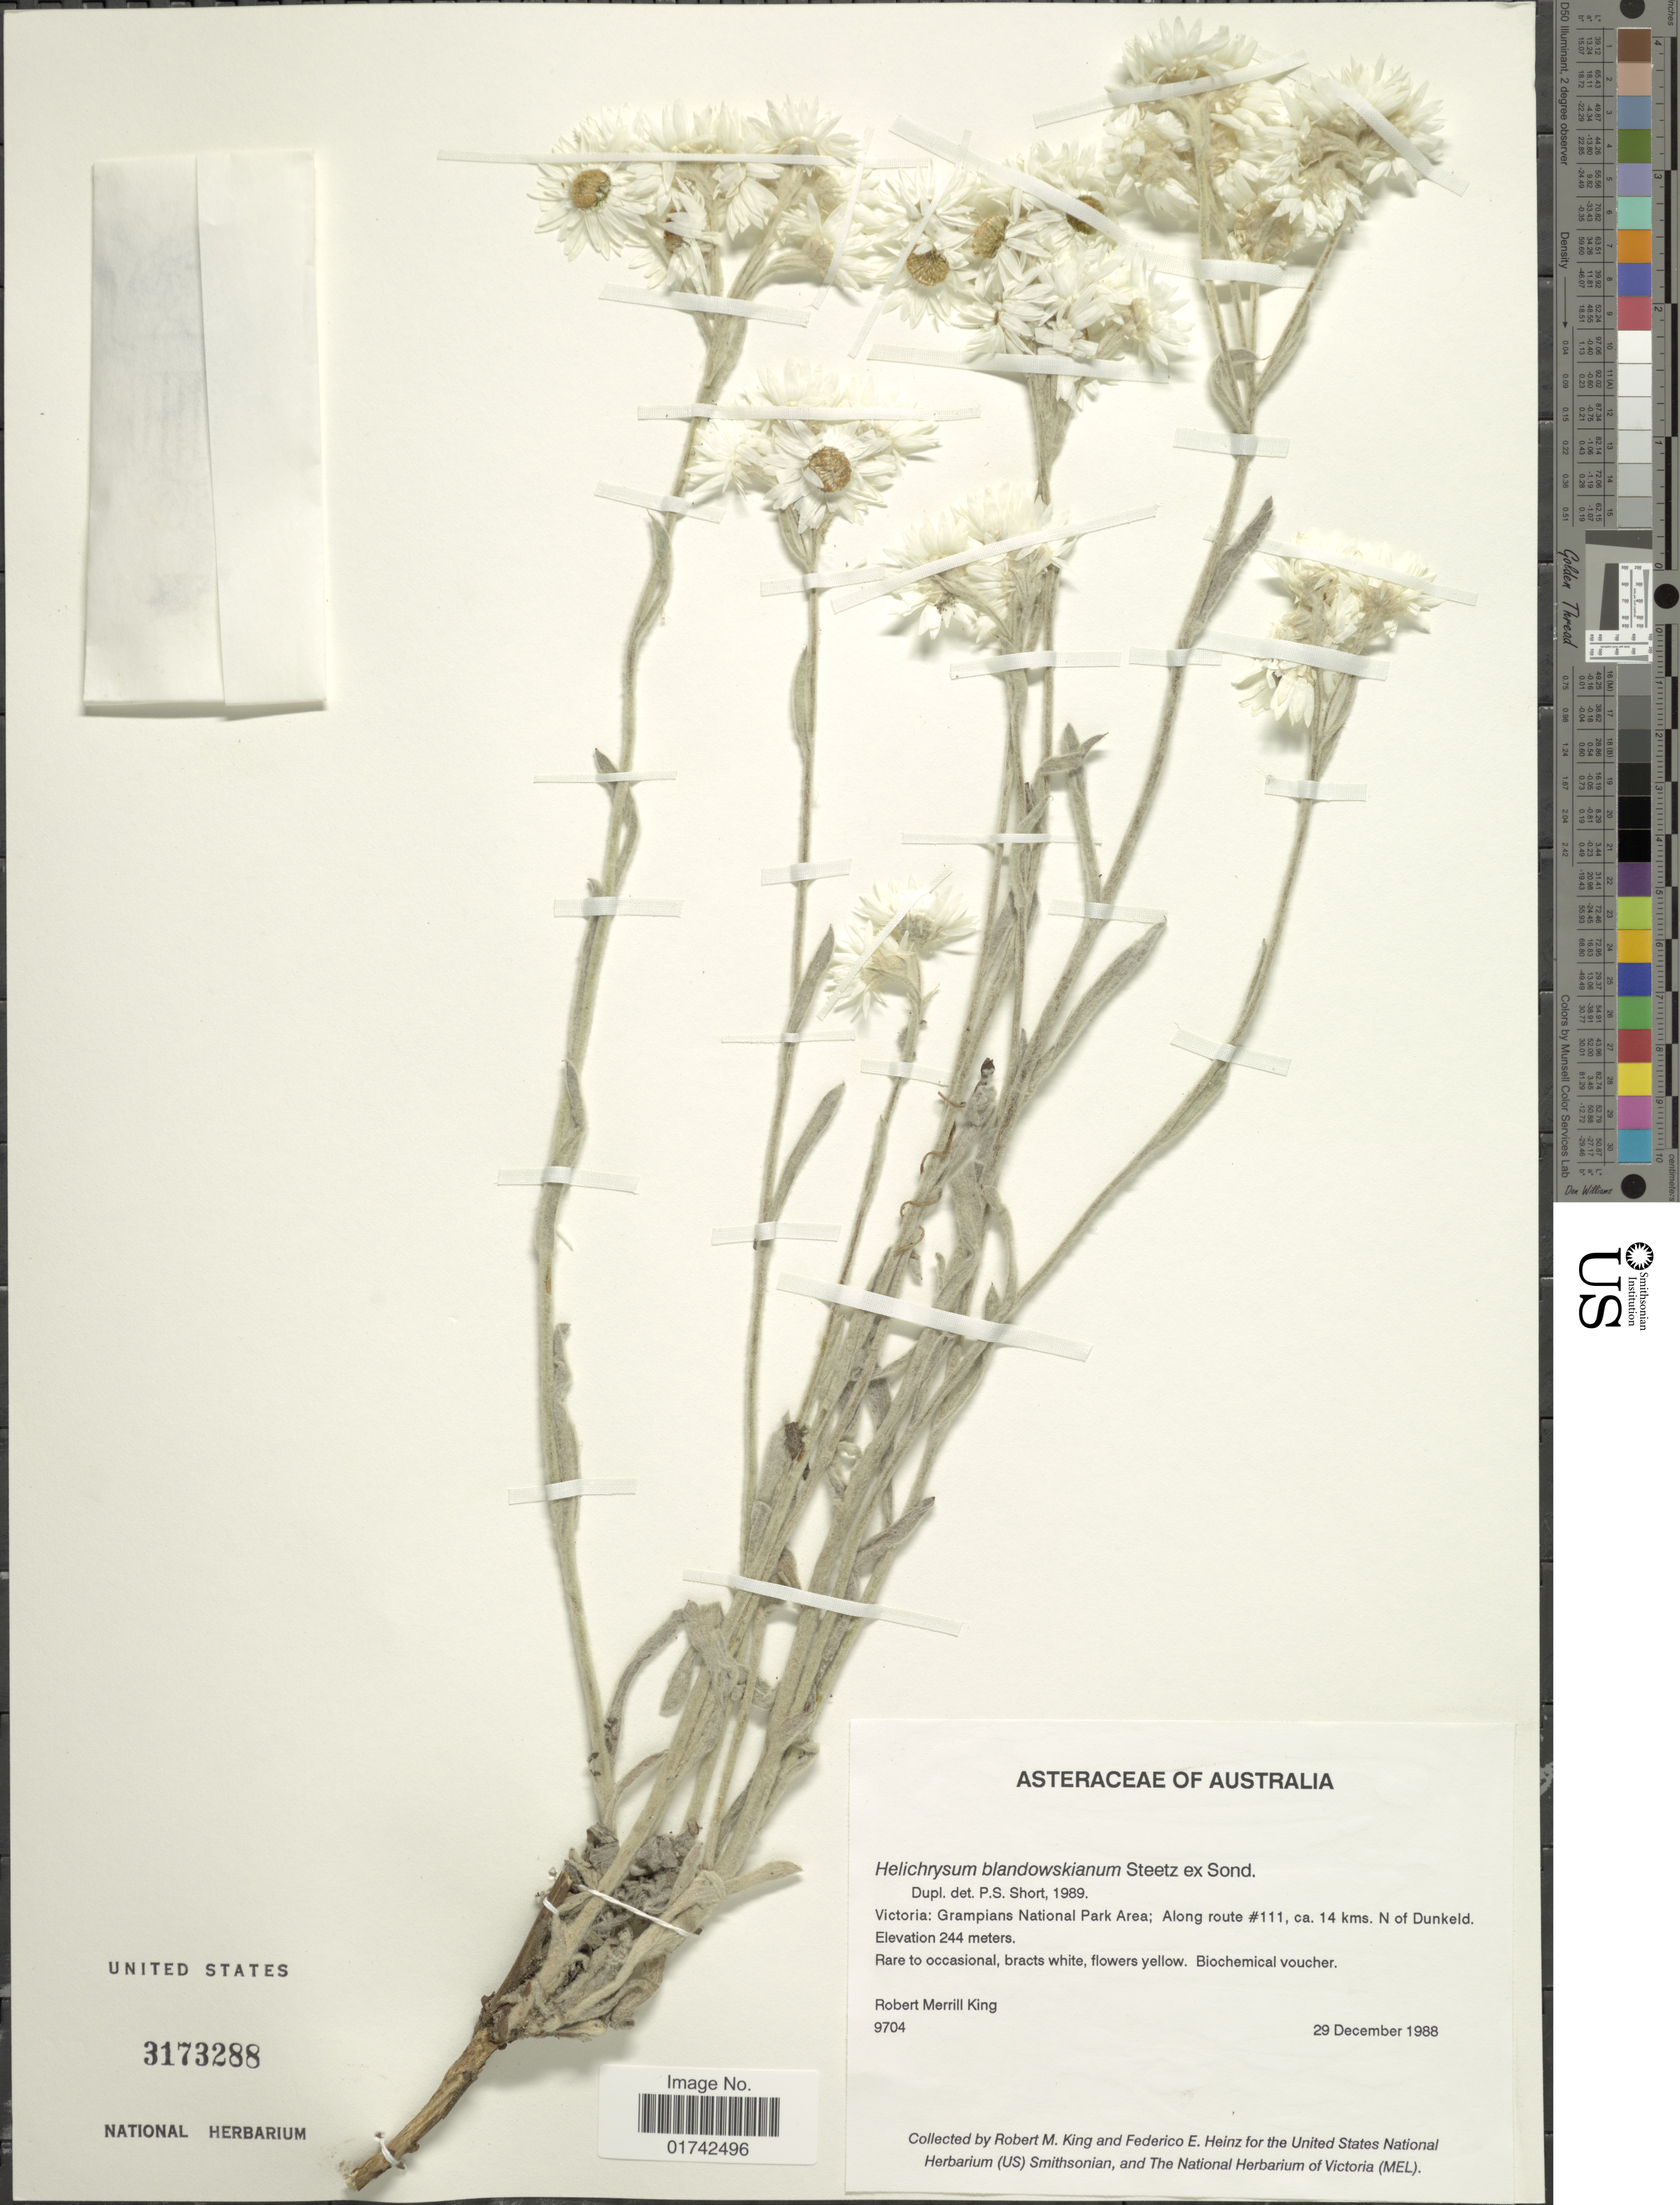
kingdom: Plantae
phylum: Tracheophyta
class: Magnoliopsida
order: Asterales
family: Asteraceae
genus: Helichrysum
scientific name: Helichrysum blandowskianum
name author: Sond.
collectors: R. M. King & F. Heinz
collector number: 8704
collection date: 1988-12-29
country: Australia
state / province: Victoria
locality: Victoria: Grampians National Park Area: Along route #111, ca. 14 kms. N of Dunkeld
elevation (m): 244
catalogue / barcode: US 3173288